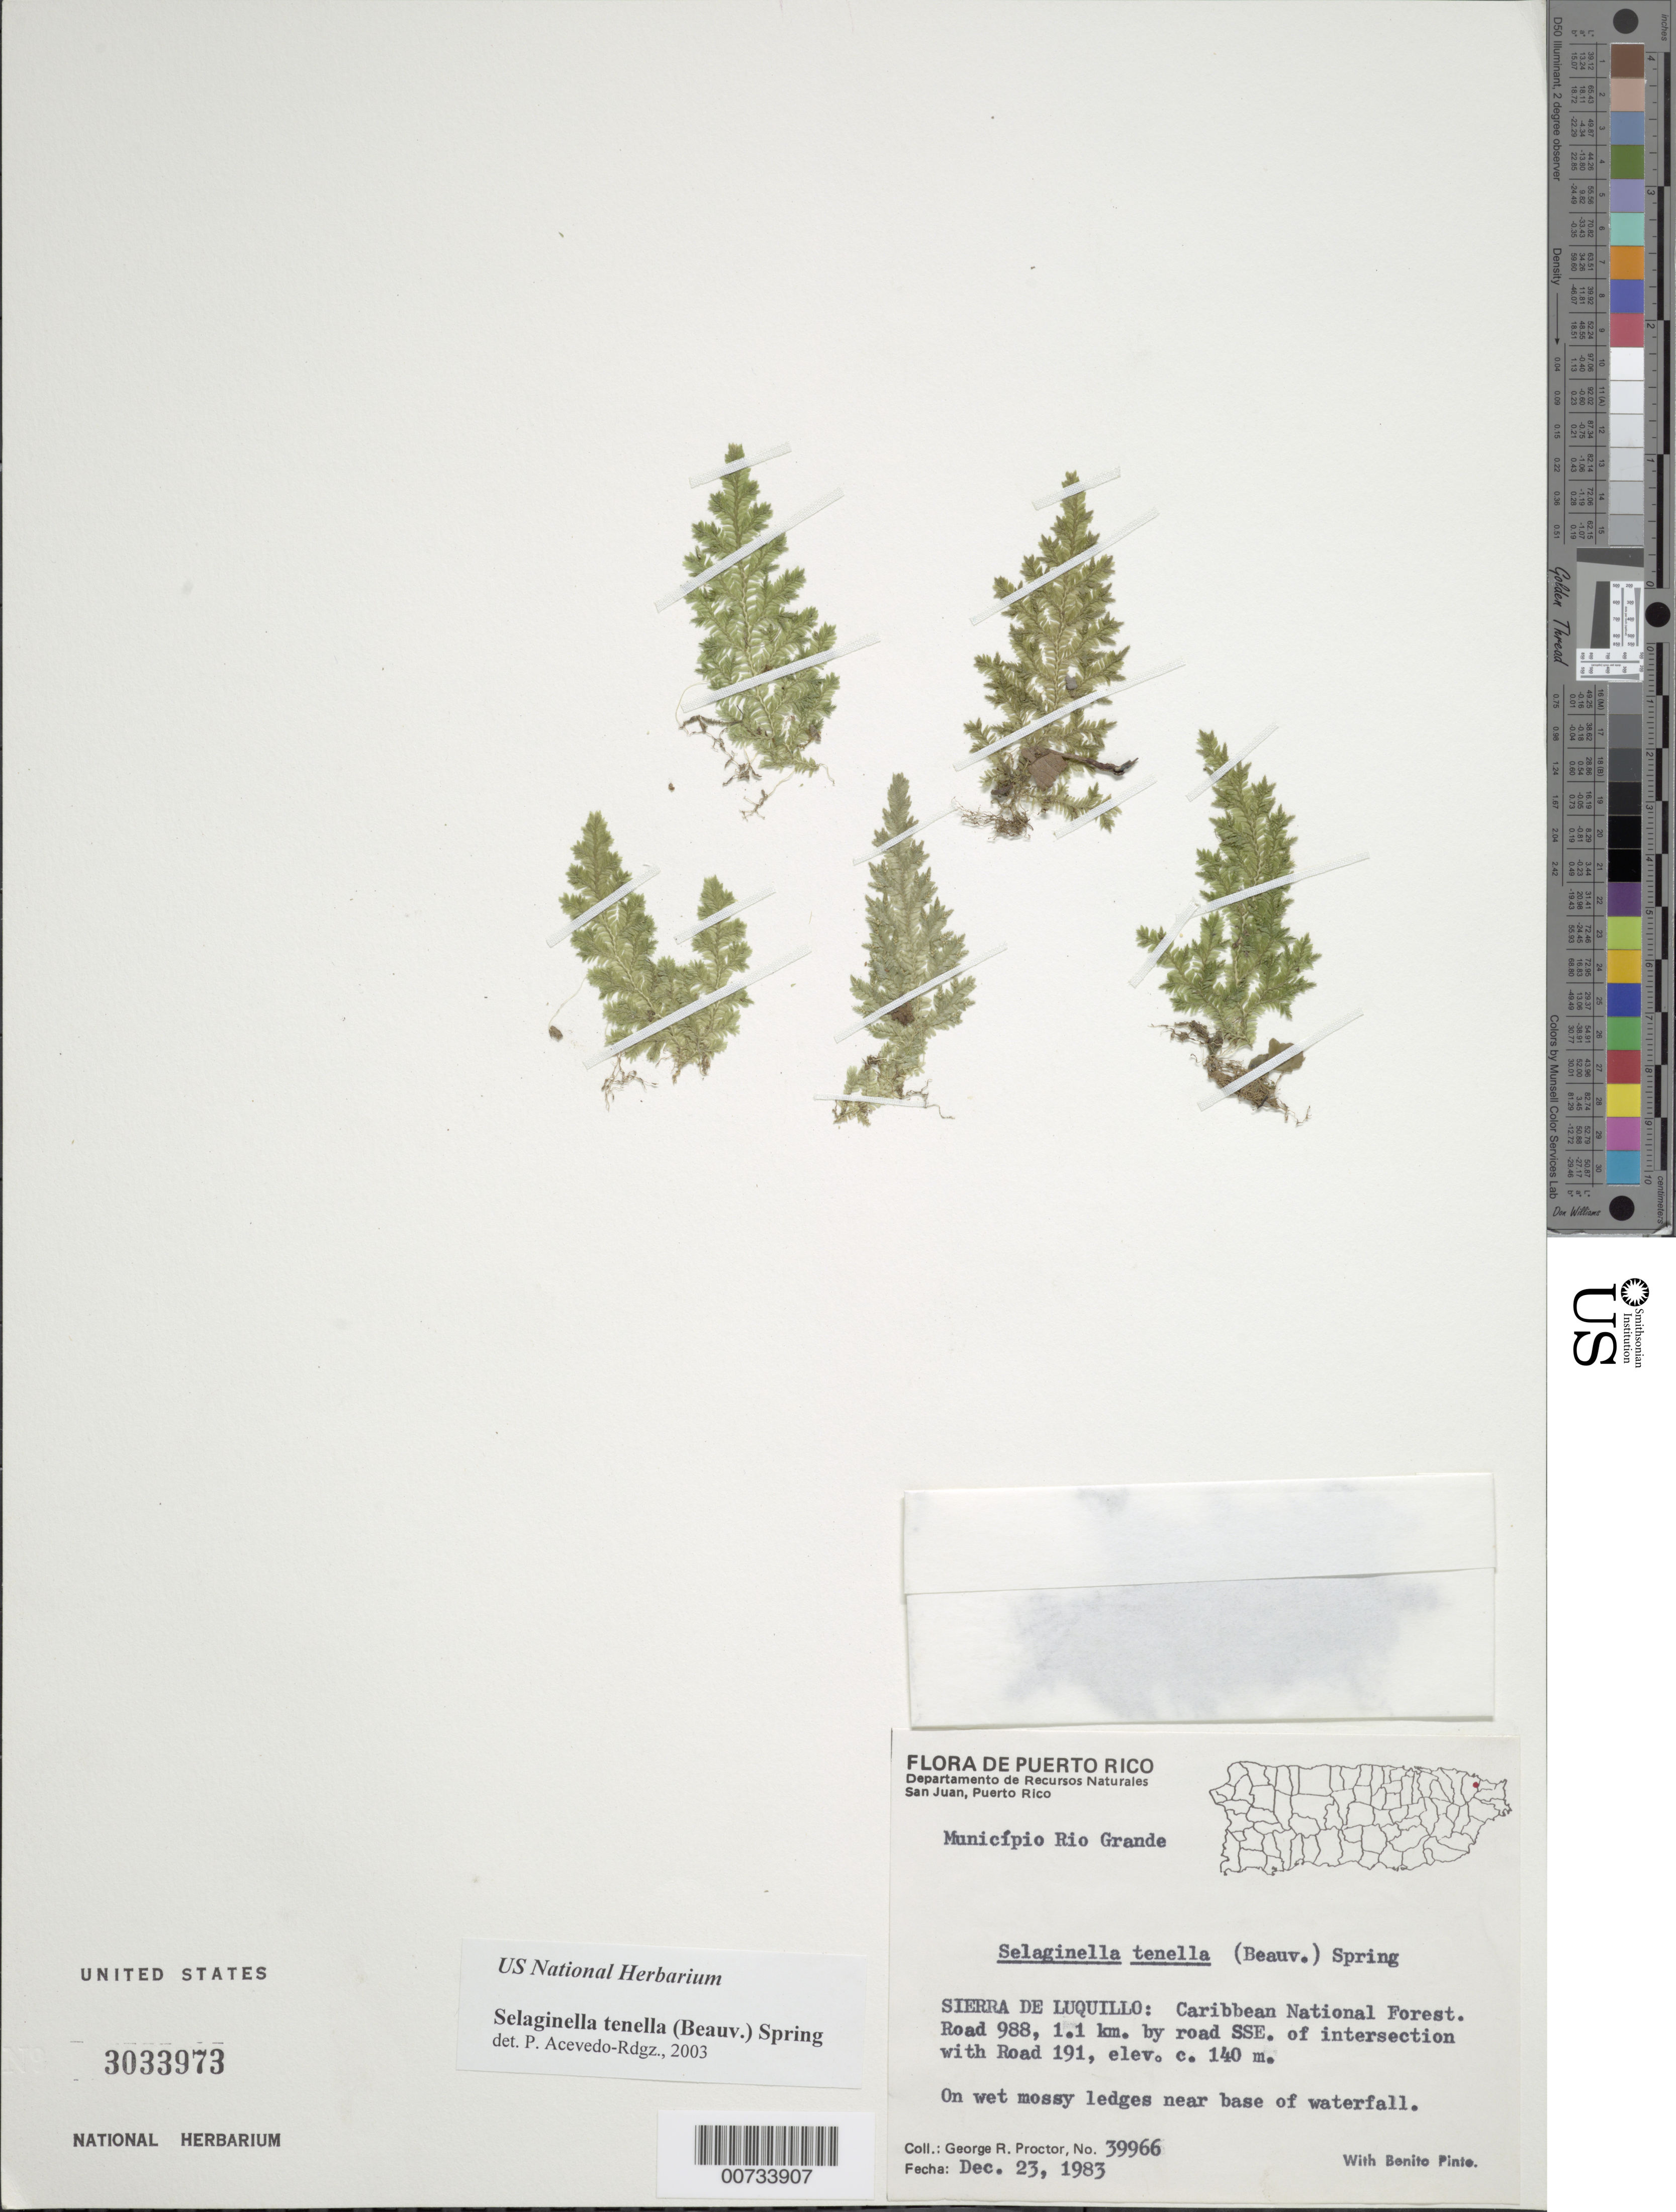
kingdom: Plantae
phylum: Tracheophyta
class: Lycopodiopsida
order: Selaginellales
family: Selaginellaceae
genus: Selaginella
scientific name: Selaginella tenella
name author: (P. Beauv.) Spring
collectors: G. R. Proctor & B. Pinto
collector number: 39966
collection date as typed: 23 Dec 1983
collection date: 1983-12-23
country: Puerto Rico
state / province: Río Grande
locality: Mun. Rio Grande, Sierra de Luquillo: Carib. Natl. Forest, Road 988, 1.1 km by road SSE of intersection with Road 191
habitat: On wet mossy ledges near base of waterfall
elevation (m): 140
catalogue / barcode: US 3033973